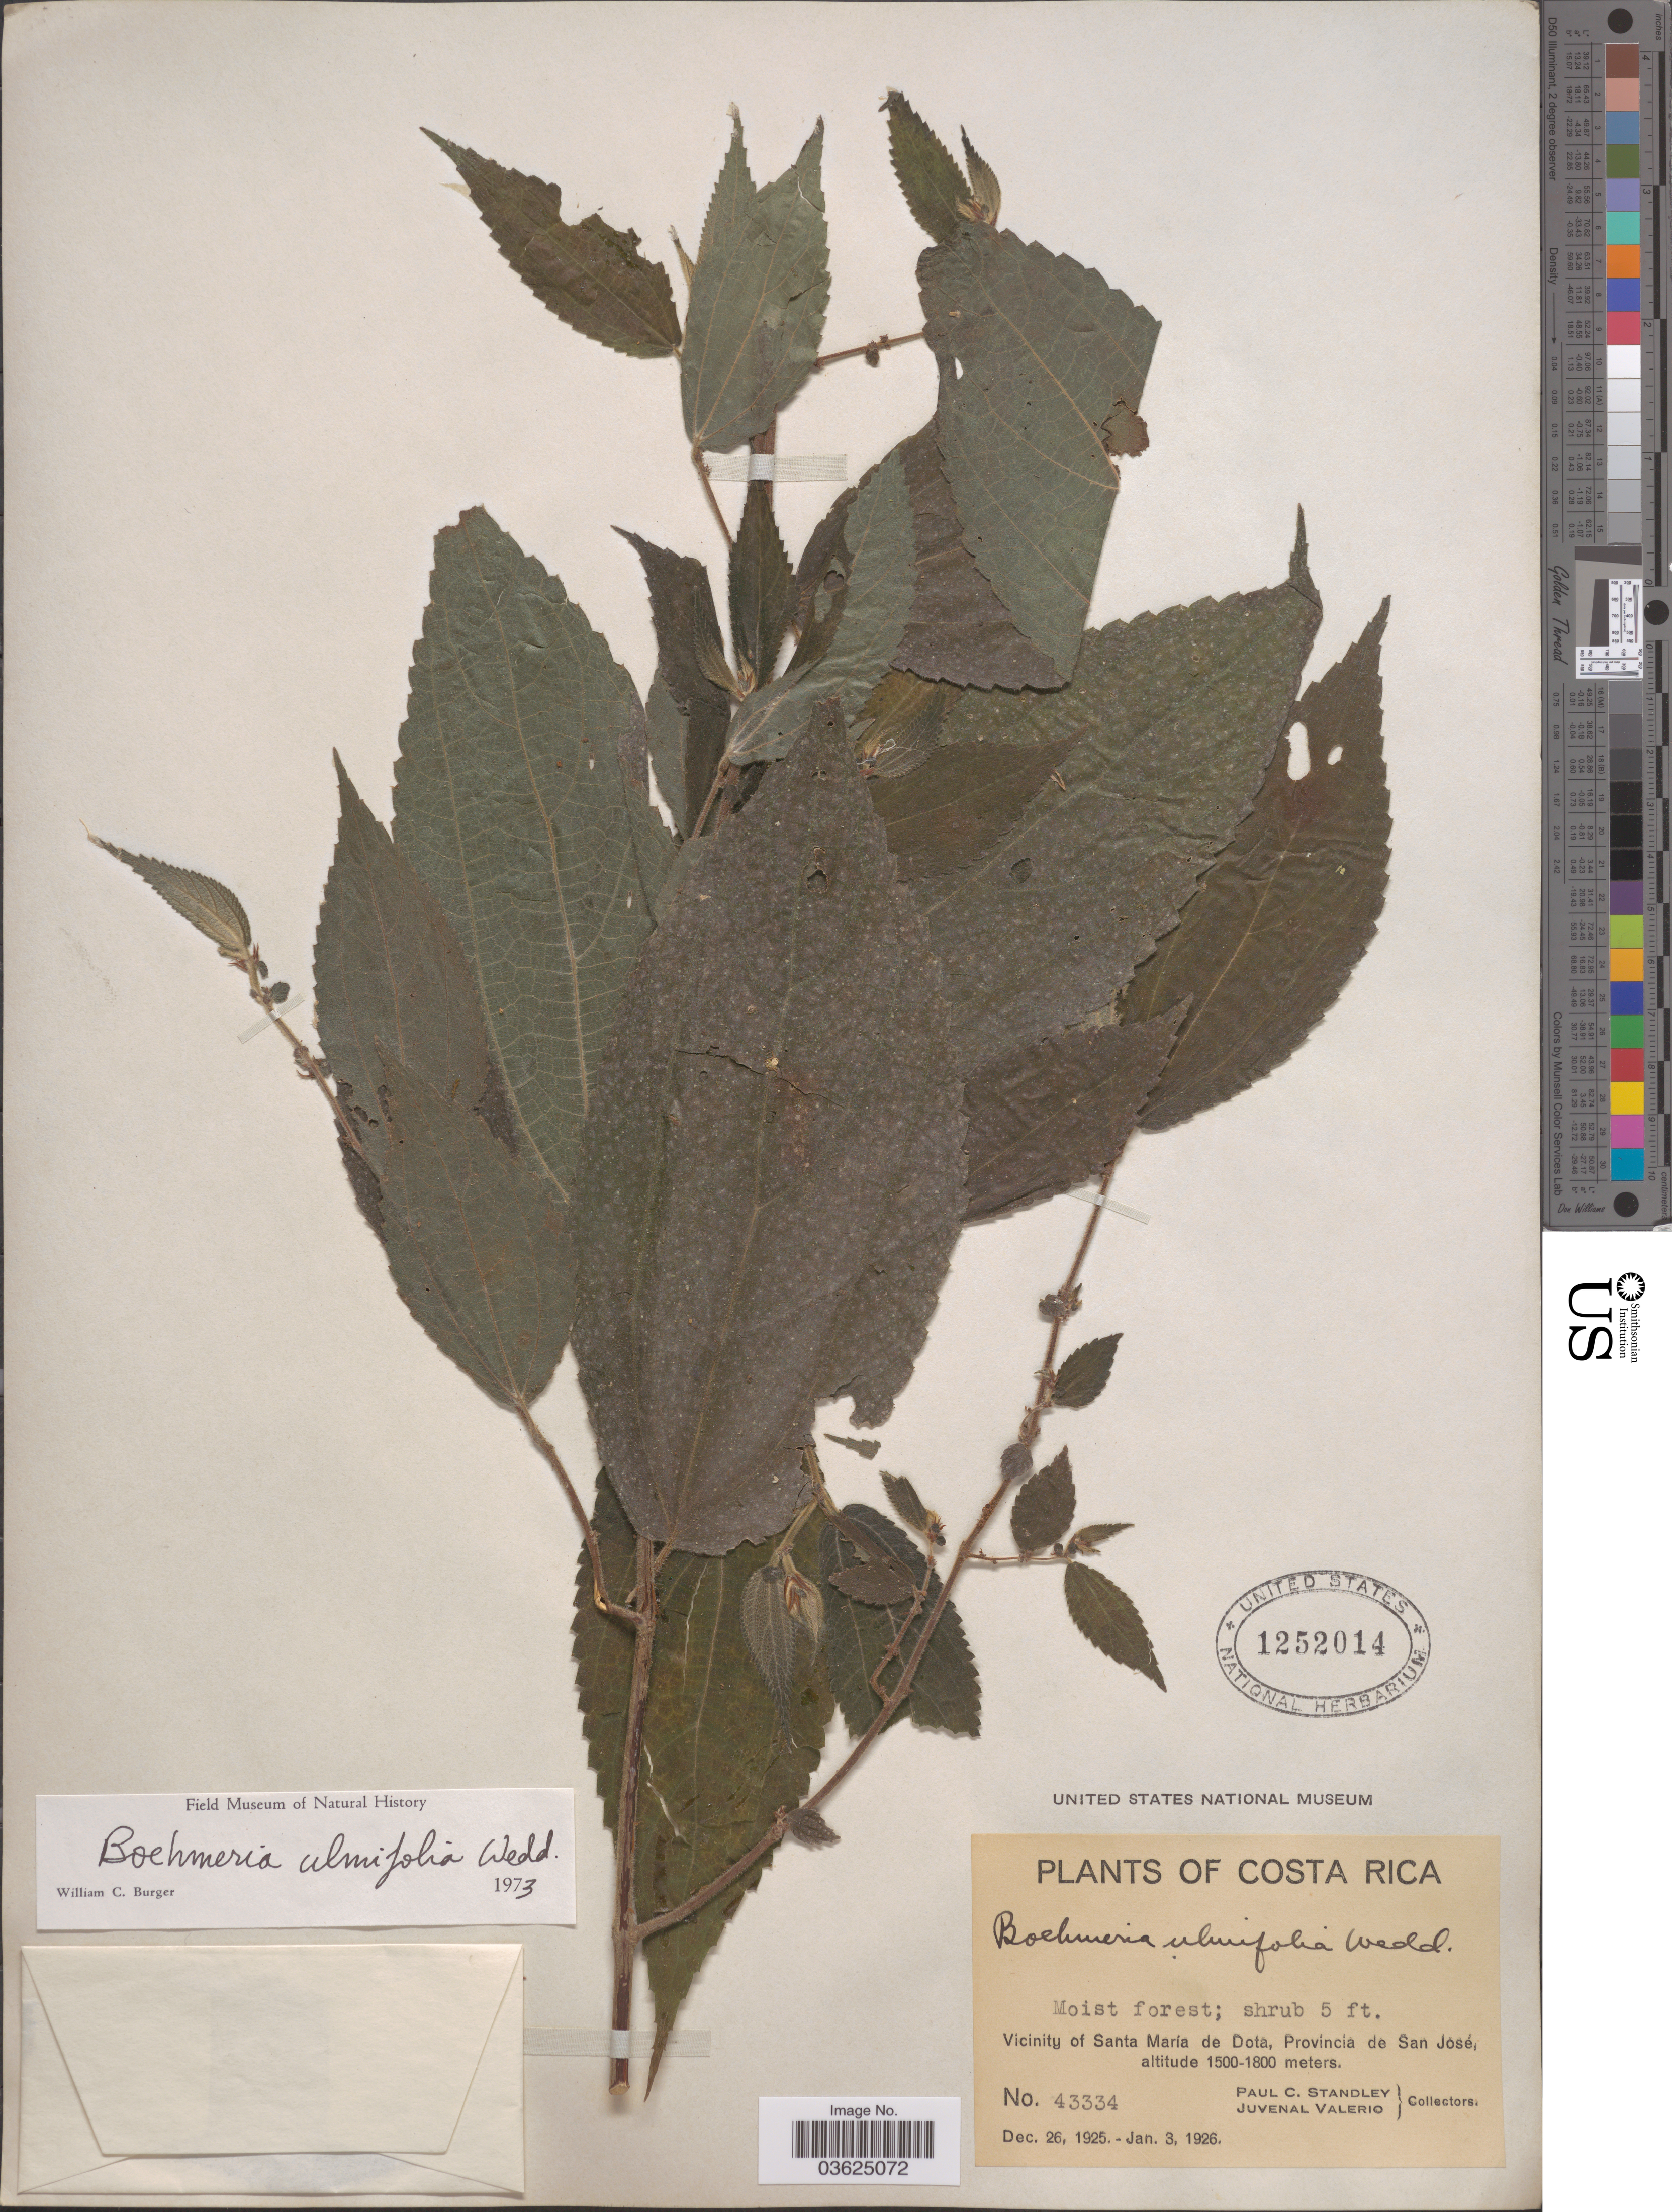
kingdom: Plantae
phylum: Tracheophyta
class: Magnoliopsida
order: Rosales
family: Urticaceae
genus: Boehmeria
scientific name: Boehmeria ulmifolia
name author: Wedd.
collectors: P. C. Standley & J. Valerio R.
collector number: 43334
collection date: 1925-12-26/1926-01-03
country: Costa Rica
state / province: San José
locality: Vicinity of Santa María de Dota.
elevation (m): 1500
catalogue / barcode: US 1252014